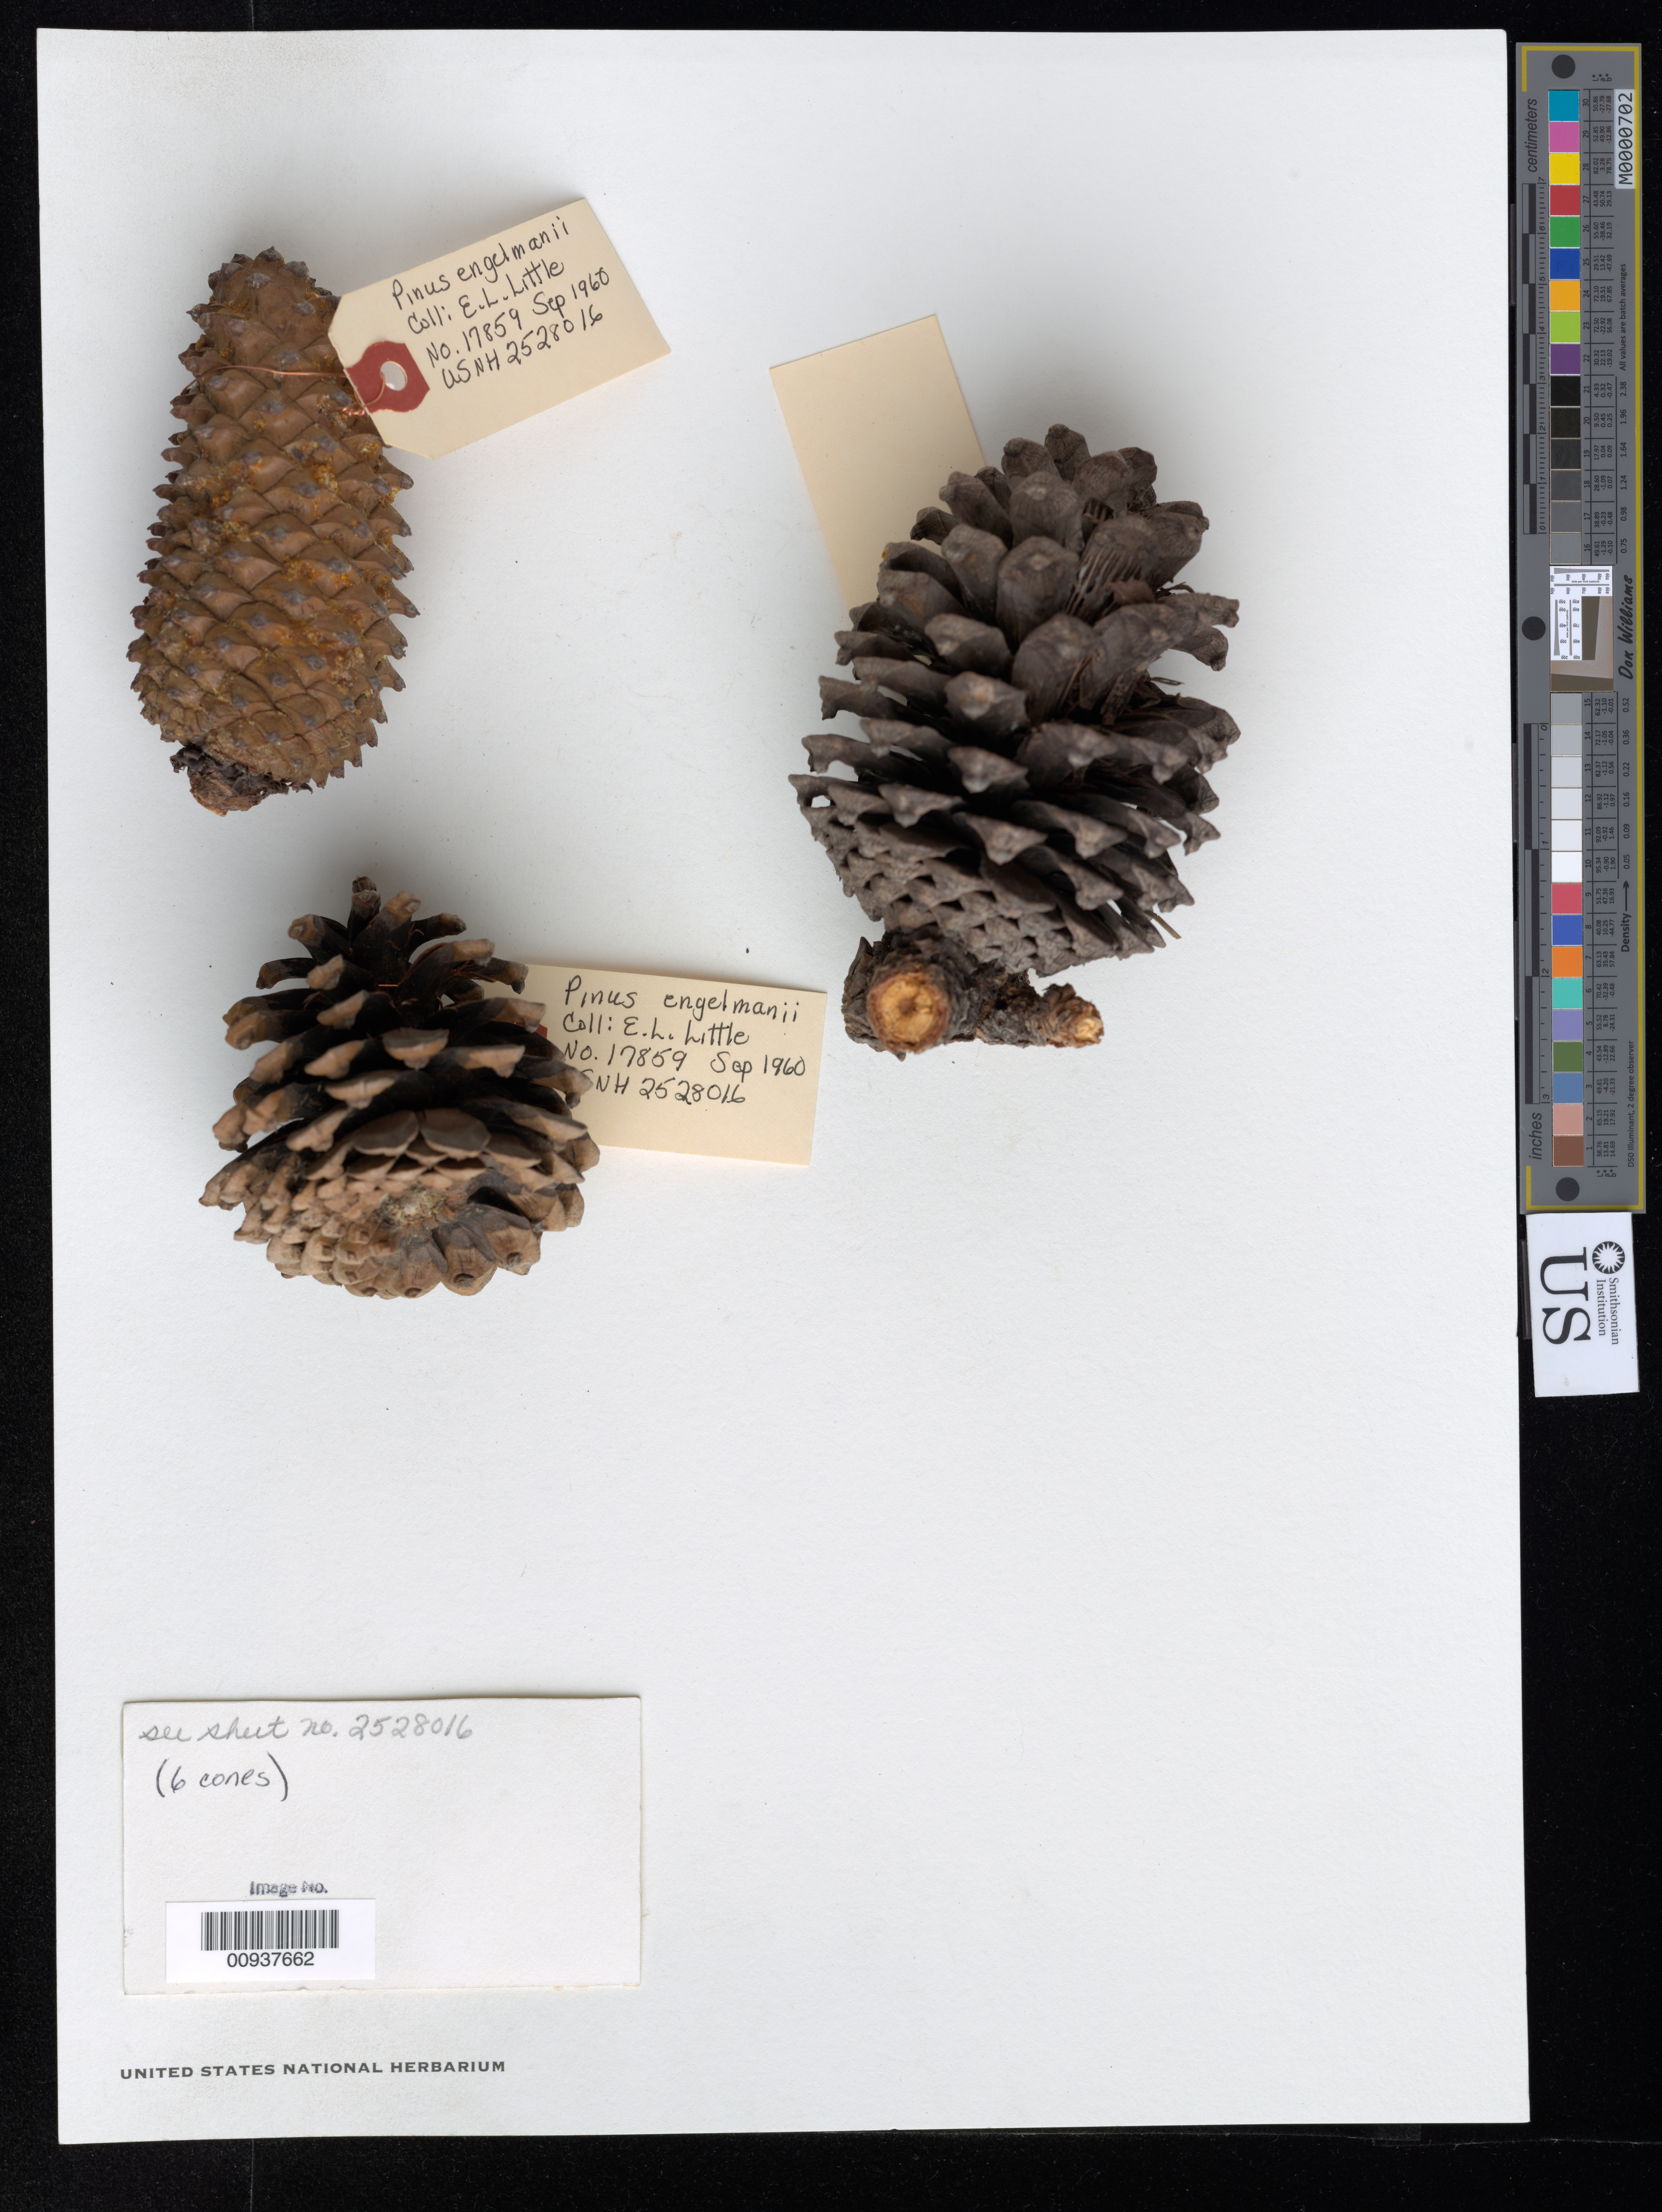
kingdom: Plantae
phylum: Tracheophyta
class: Pinopsida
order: Pinales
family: Pinaceae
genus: Pinus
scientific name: Pinus engelmannii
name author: Carrière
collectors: E. L. Little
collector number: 17859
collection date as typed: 30 Sep 1960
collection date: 1960-09-30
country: Mexico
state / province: Durango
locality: Mesa del Soldado, 26 km. W of Durango.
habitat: Pine forest on sandy loam soil.